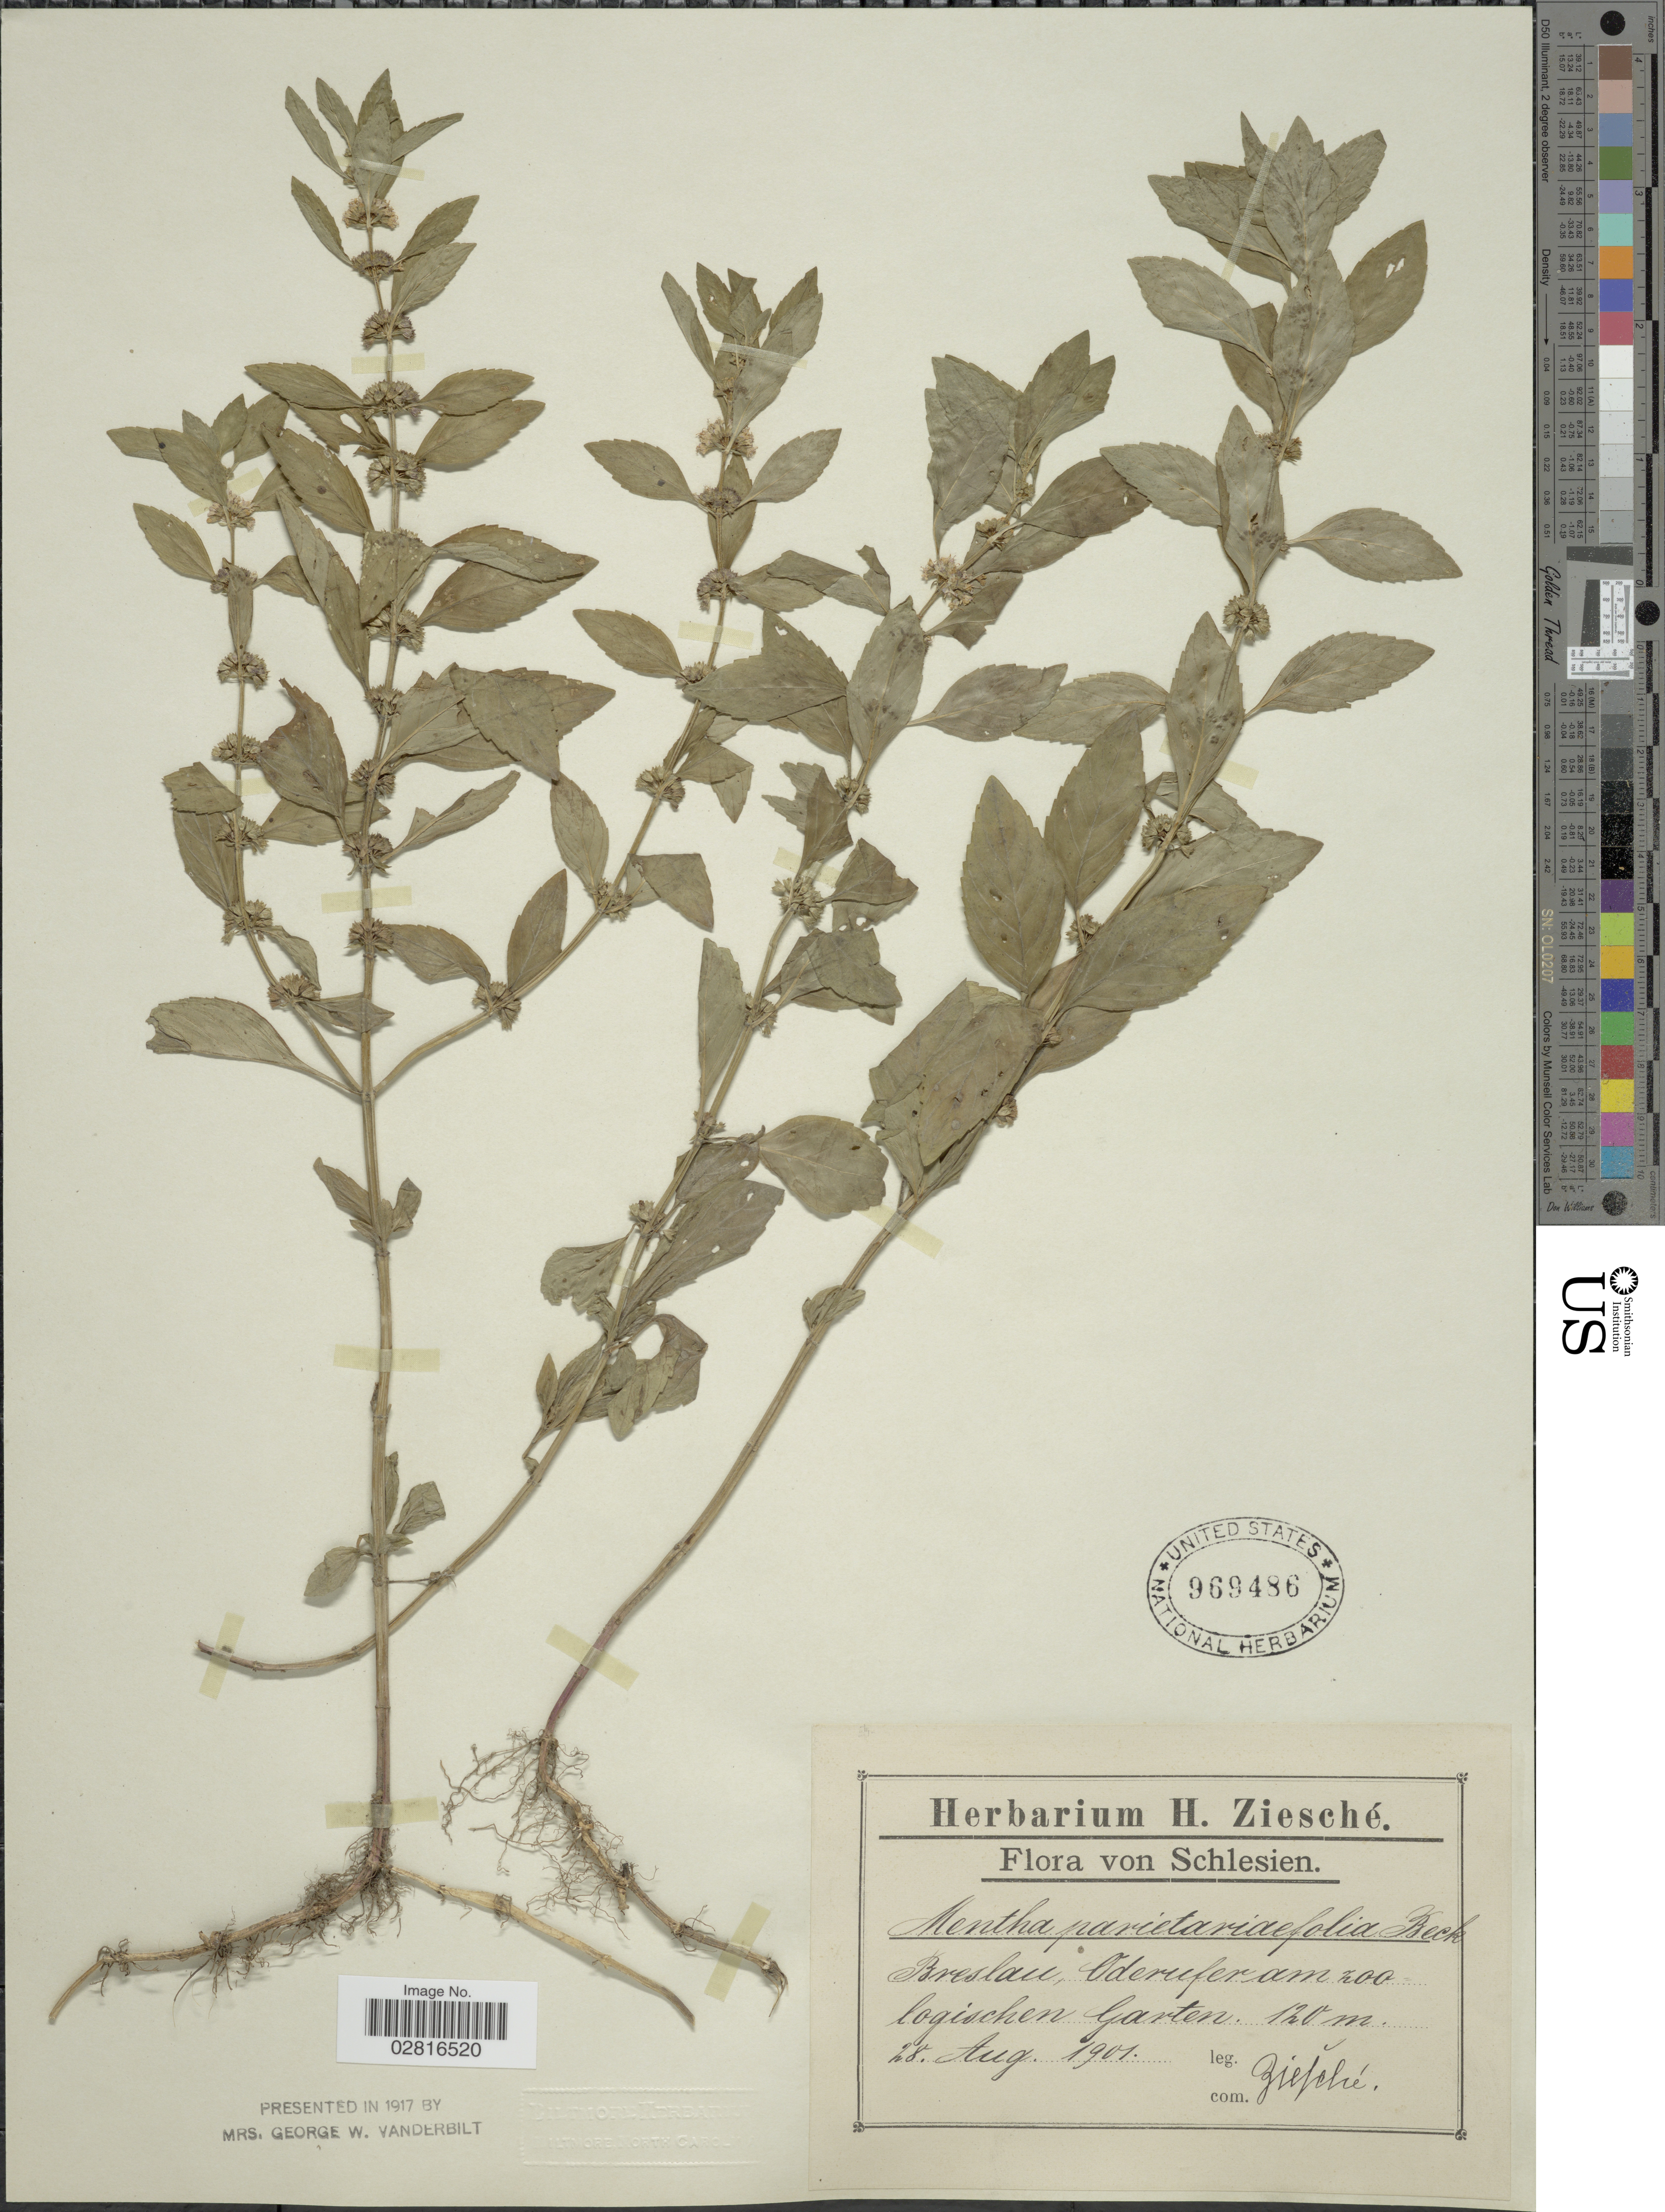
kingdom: Plantae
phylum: Tracheophyta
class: Magnoliopsida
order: Lamiales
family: Lamiaceae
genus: Mentha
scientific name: Mentha parietariifolia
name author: (Becker) Boreau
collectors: H. Ziesché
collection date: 1901-08-28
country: Poland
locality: Schlesien. Breslau, Oderufer am zoo logischen Garten.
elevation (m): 120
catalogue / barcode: US 969486